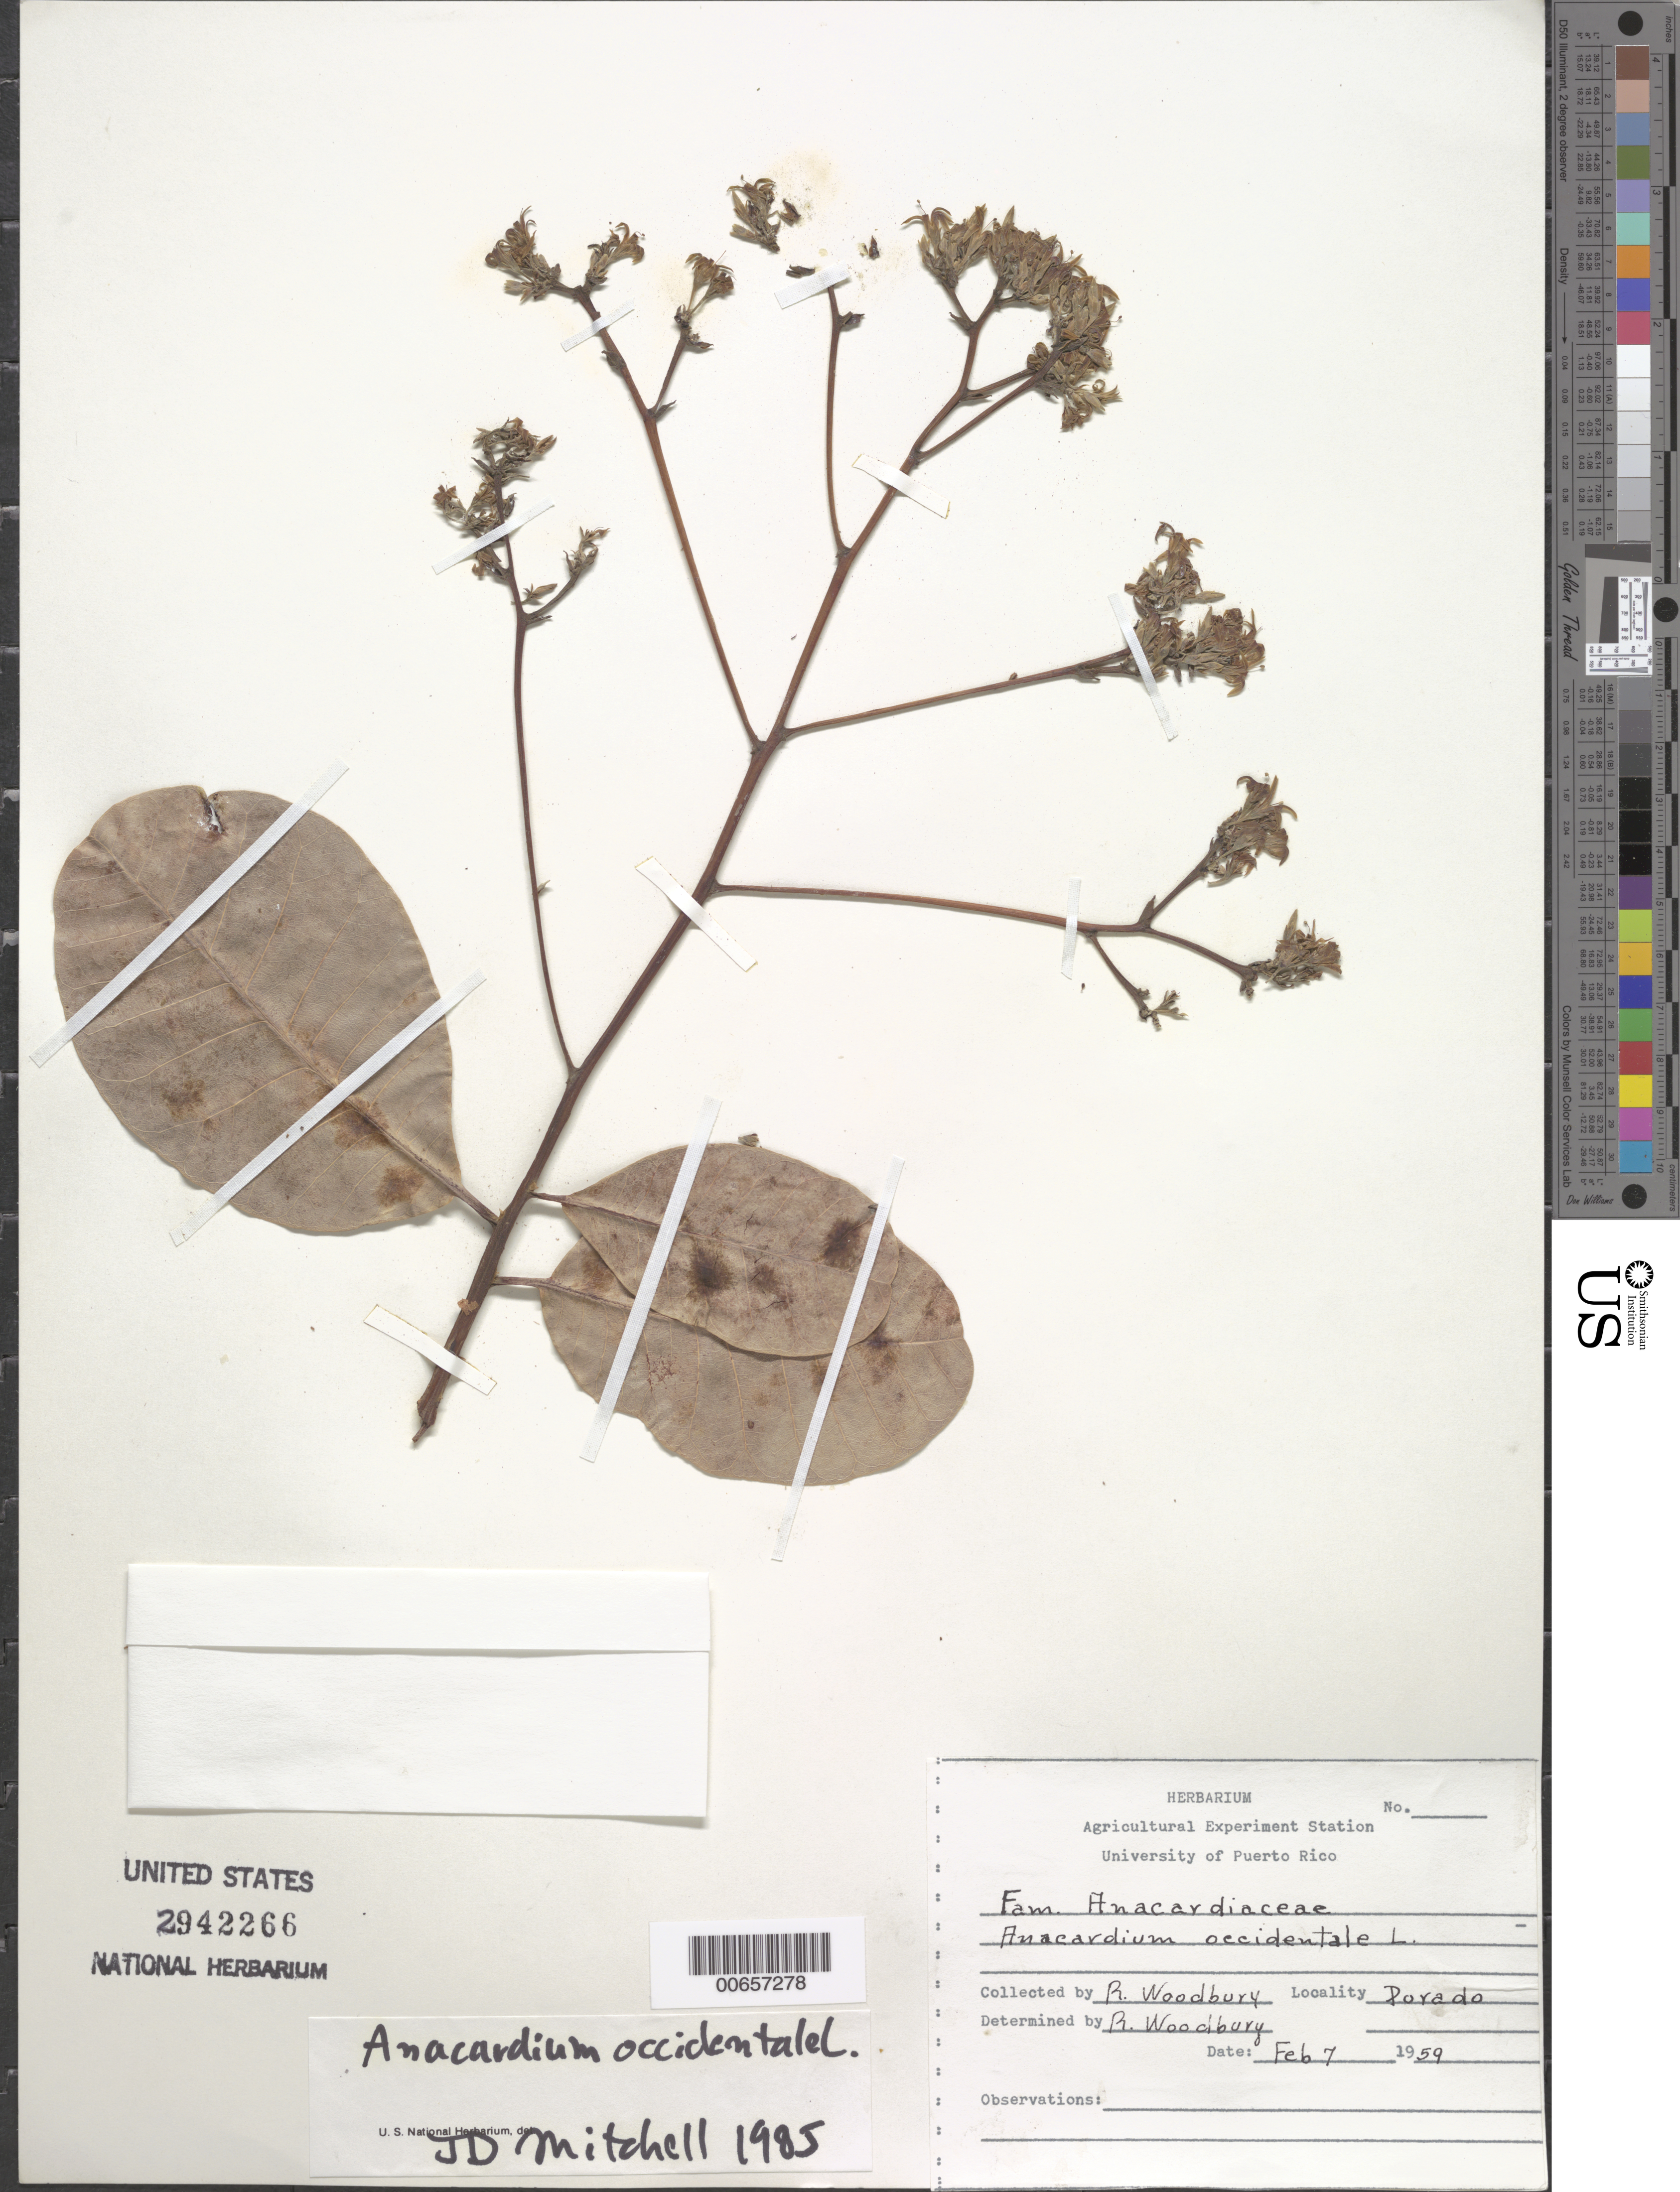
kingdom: Plantae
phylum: Tracheophyta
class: Magnoliopsida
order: Sapindales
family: Anacardiaceae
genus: Anacardium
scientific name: Anacardium occidentale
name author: L.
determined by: Mitchell, John D.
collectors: R. O. Woodbury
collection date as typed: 07 Feb 1959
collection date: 1959-02-07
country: Puerto Rico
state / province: Dorado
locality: Dorado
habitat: Agric. Exp. Station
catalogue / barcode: US 2942266